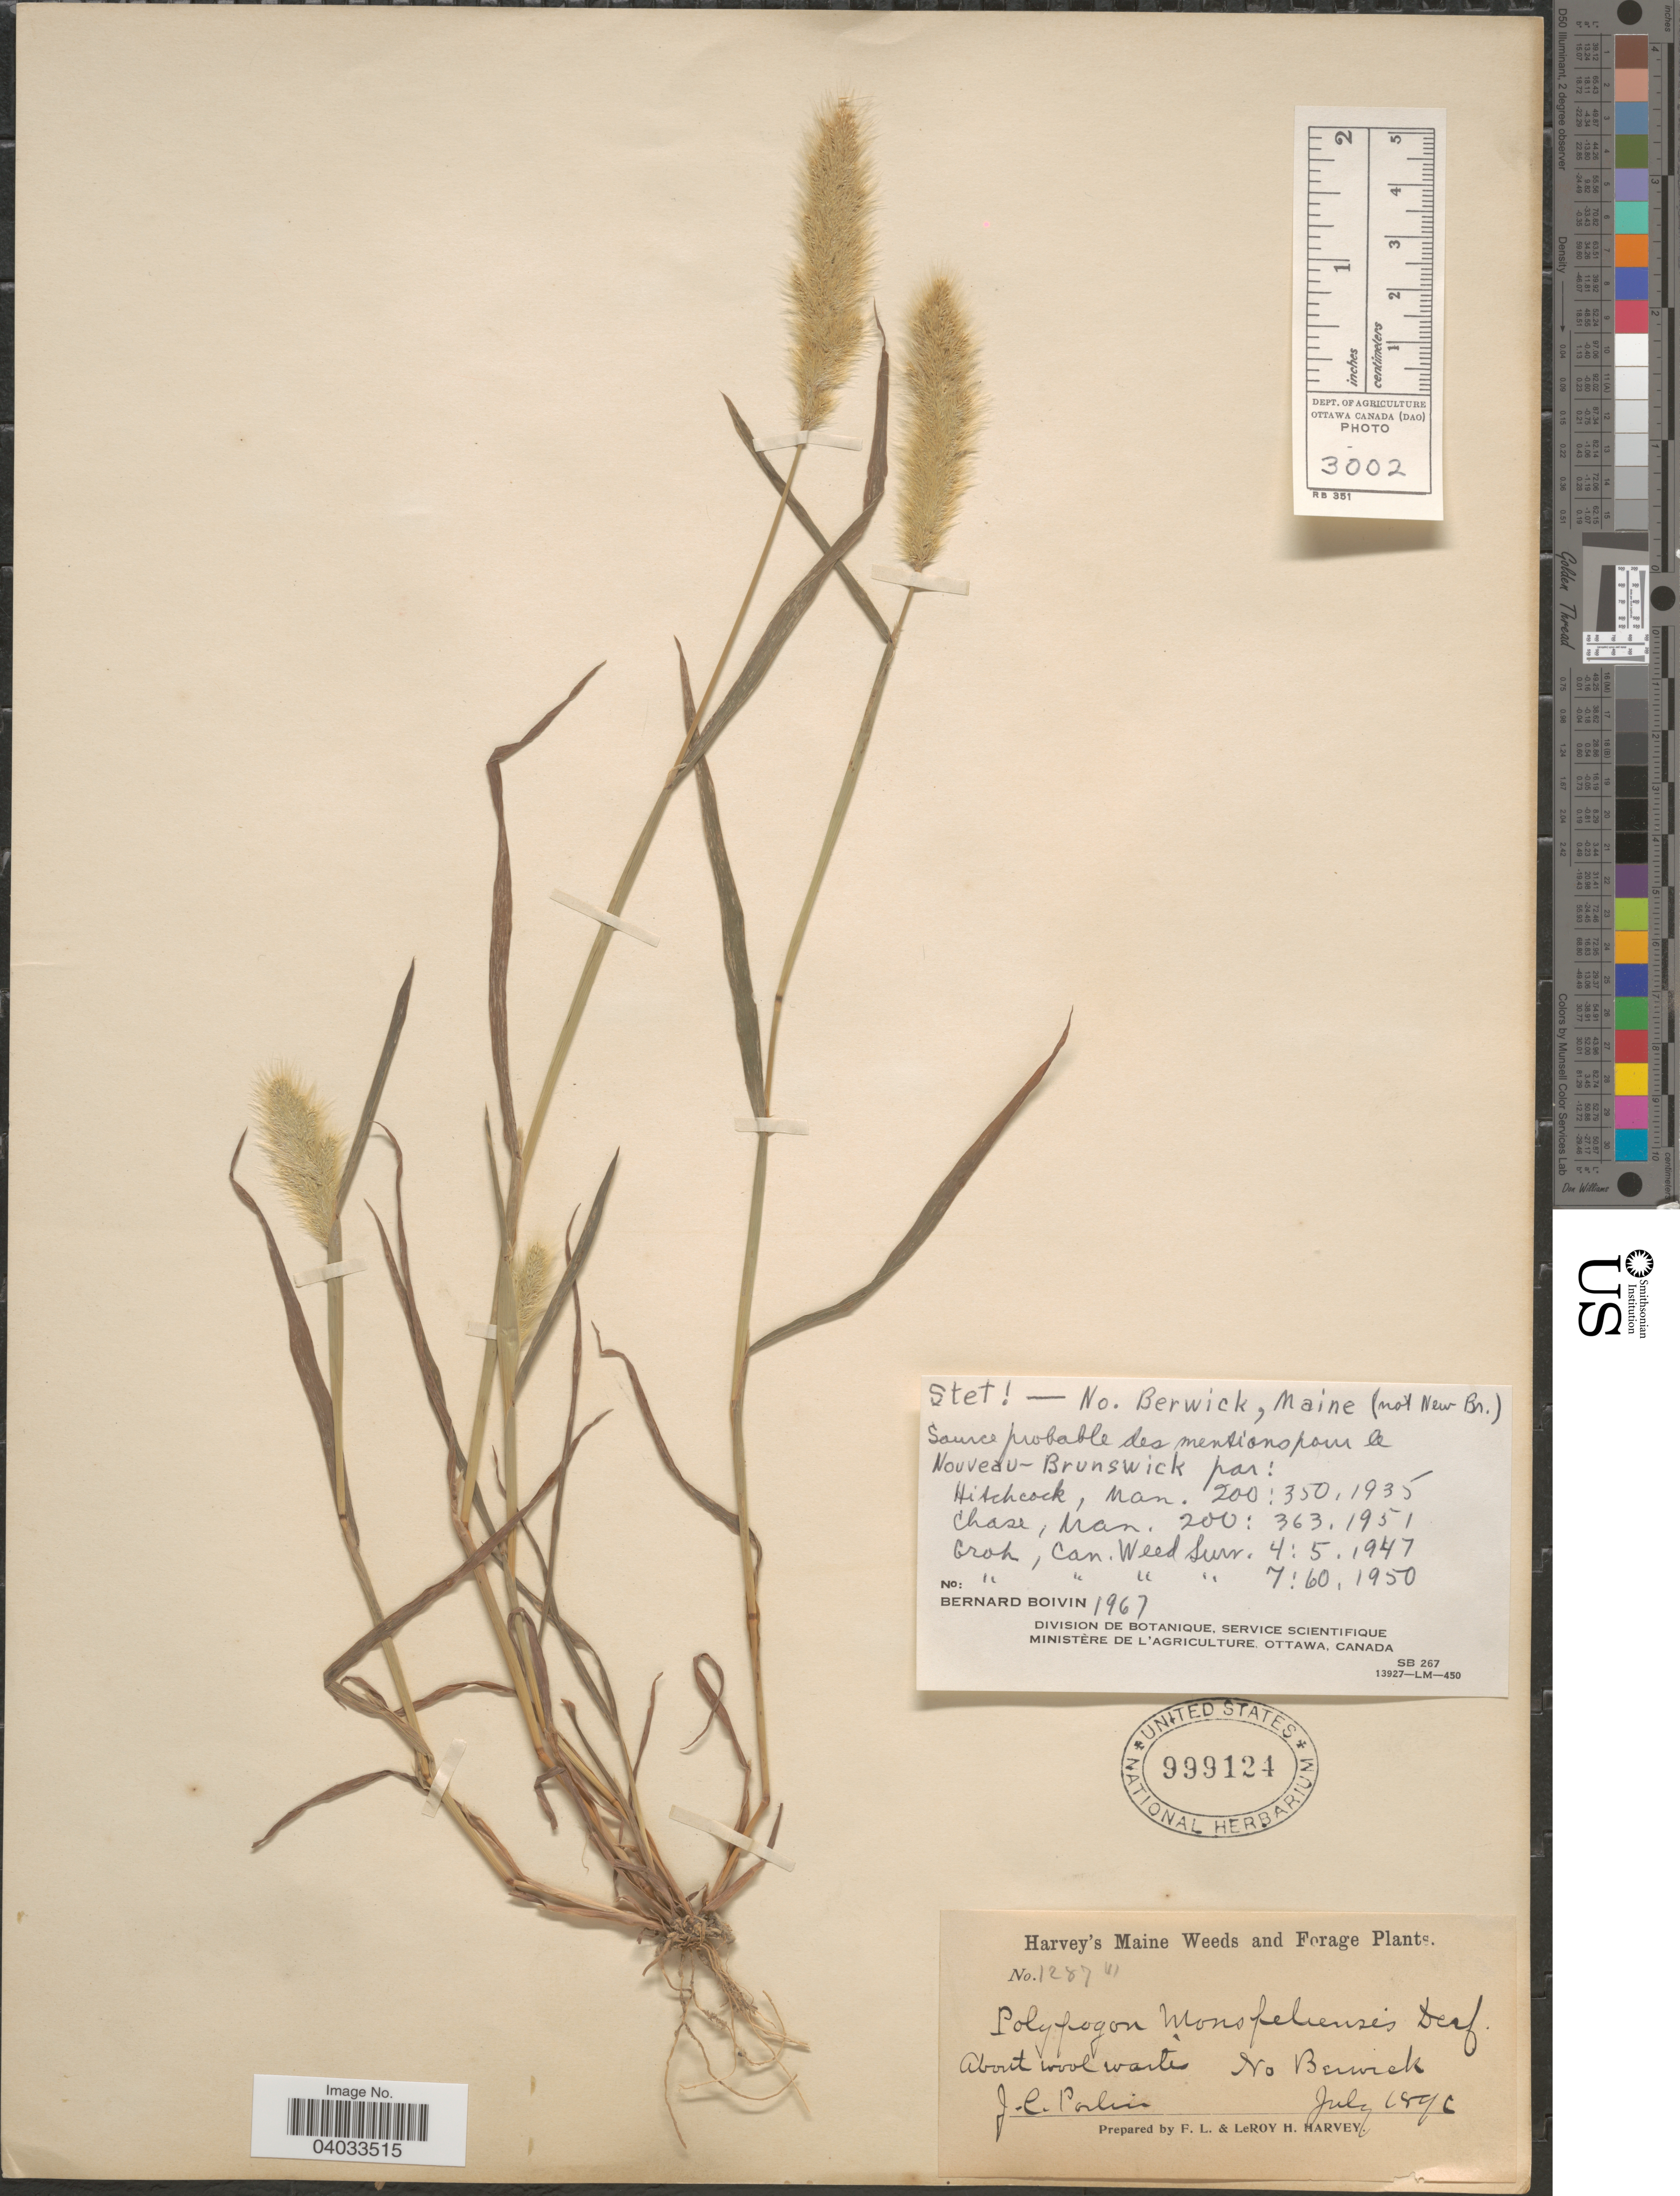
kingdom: Plantae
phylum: Tracheophyta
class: Liliopsida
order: Poales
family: Poaceae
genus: Polypogon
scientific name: Polypogon monspeliensis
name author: (L.) Desf.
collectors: J. Parlin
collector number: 1287 VI*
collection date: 1896-07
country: United States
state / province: Maine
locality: No Berwick.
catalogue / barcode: US 999124